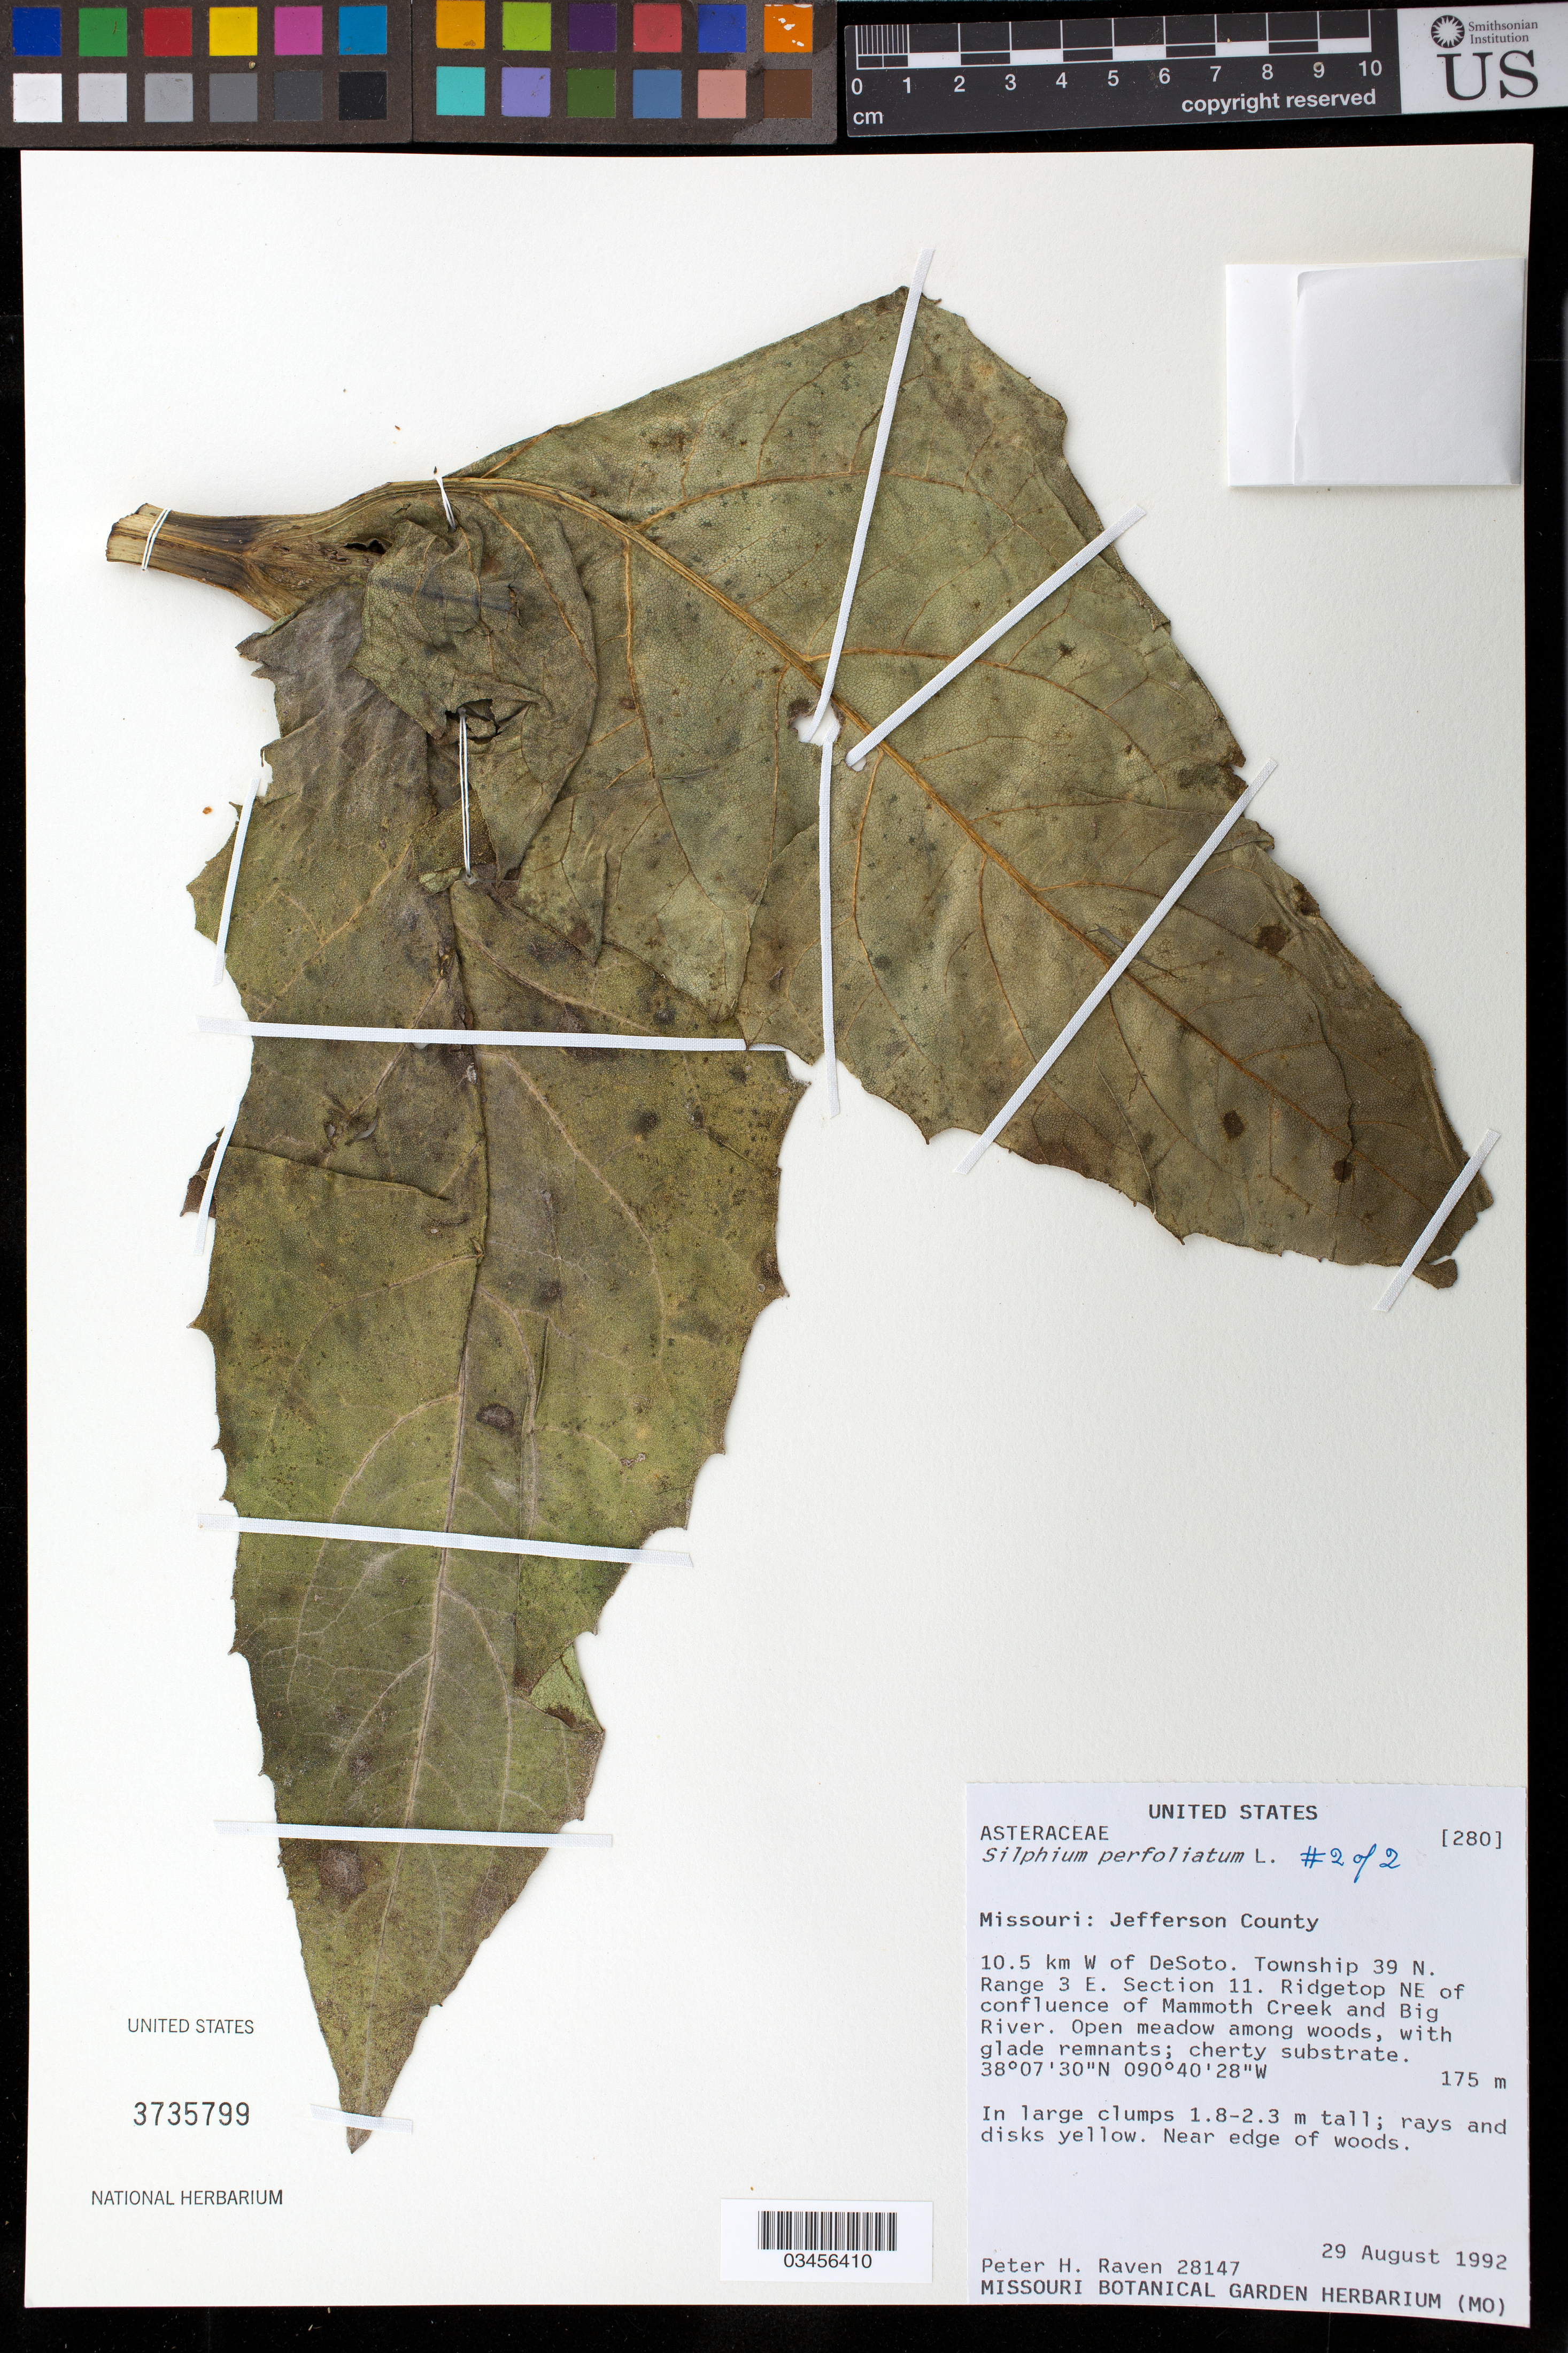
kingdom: Plantae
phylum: Tracheophyta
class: Magnoliopsida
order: Asterales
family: Asteraceae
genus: Silphium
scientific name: Silphium perfoliatum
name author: L.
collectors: P. Raven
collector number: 28147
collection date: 1992-08-29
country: United States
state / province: Missouri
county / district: Jefferson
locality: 10.5 km W of DeSoto. Township 39 N. Range 3 E. Section 11. Ridgetop NE of confluence of Mammoth Creek and Big River.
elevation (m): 175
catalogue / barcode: US 3735799